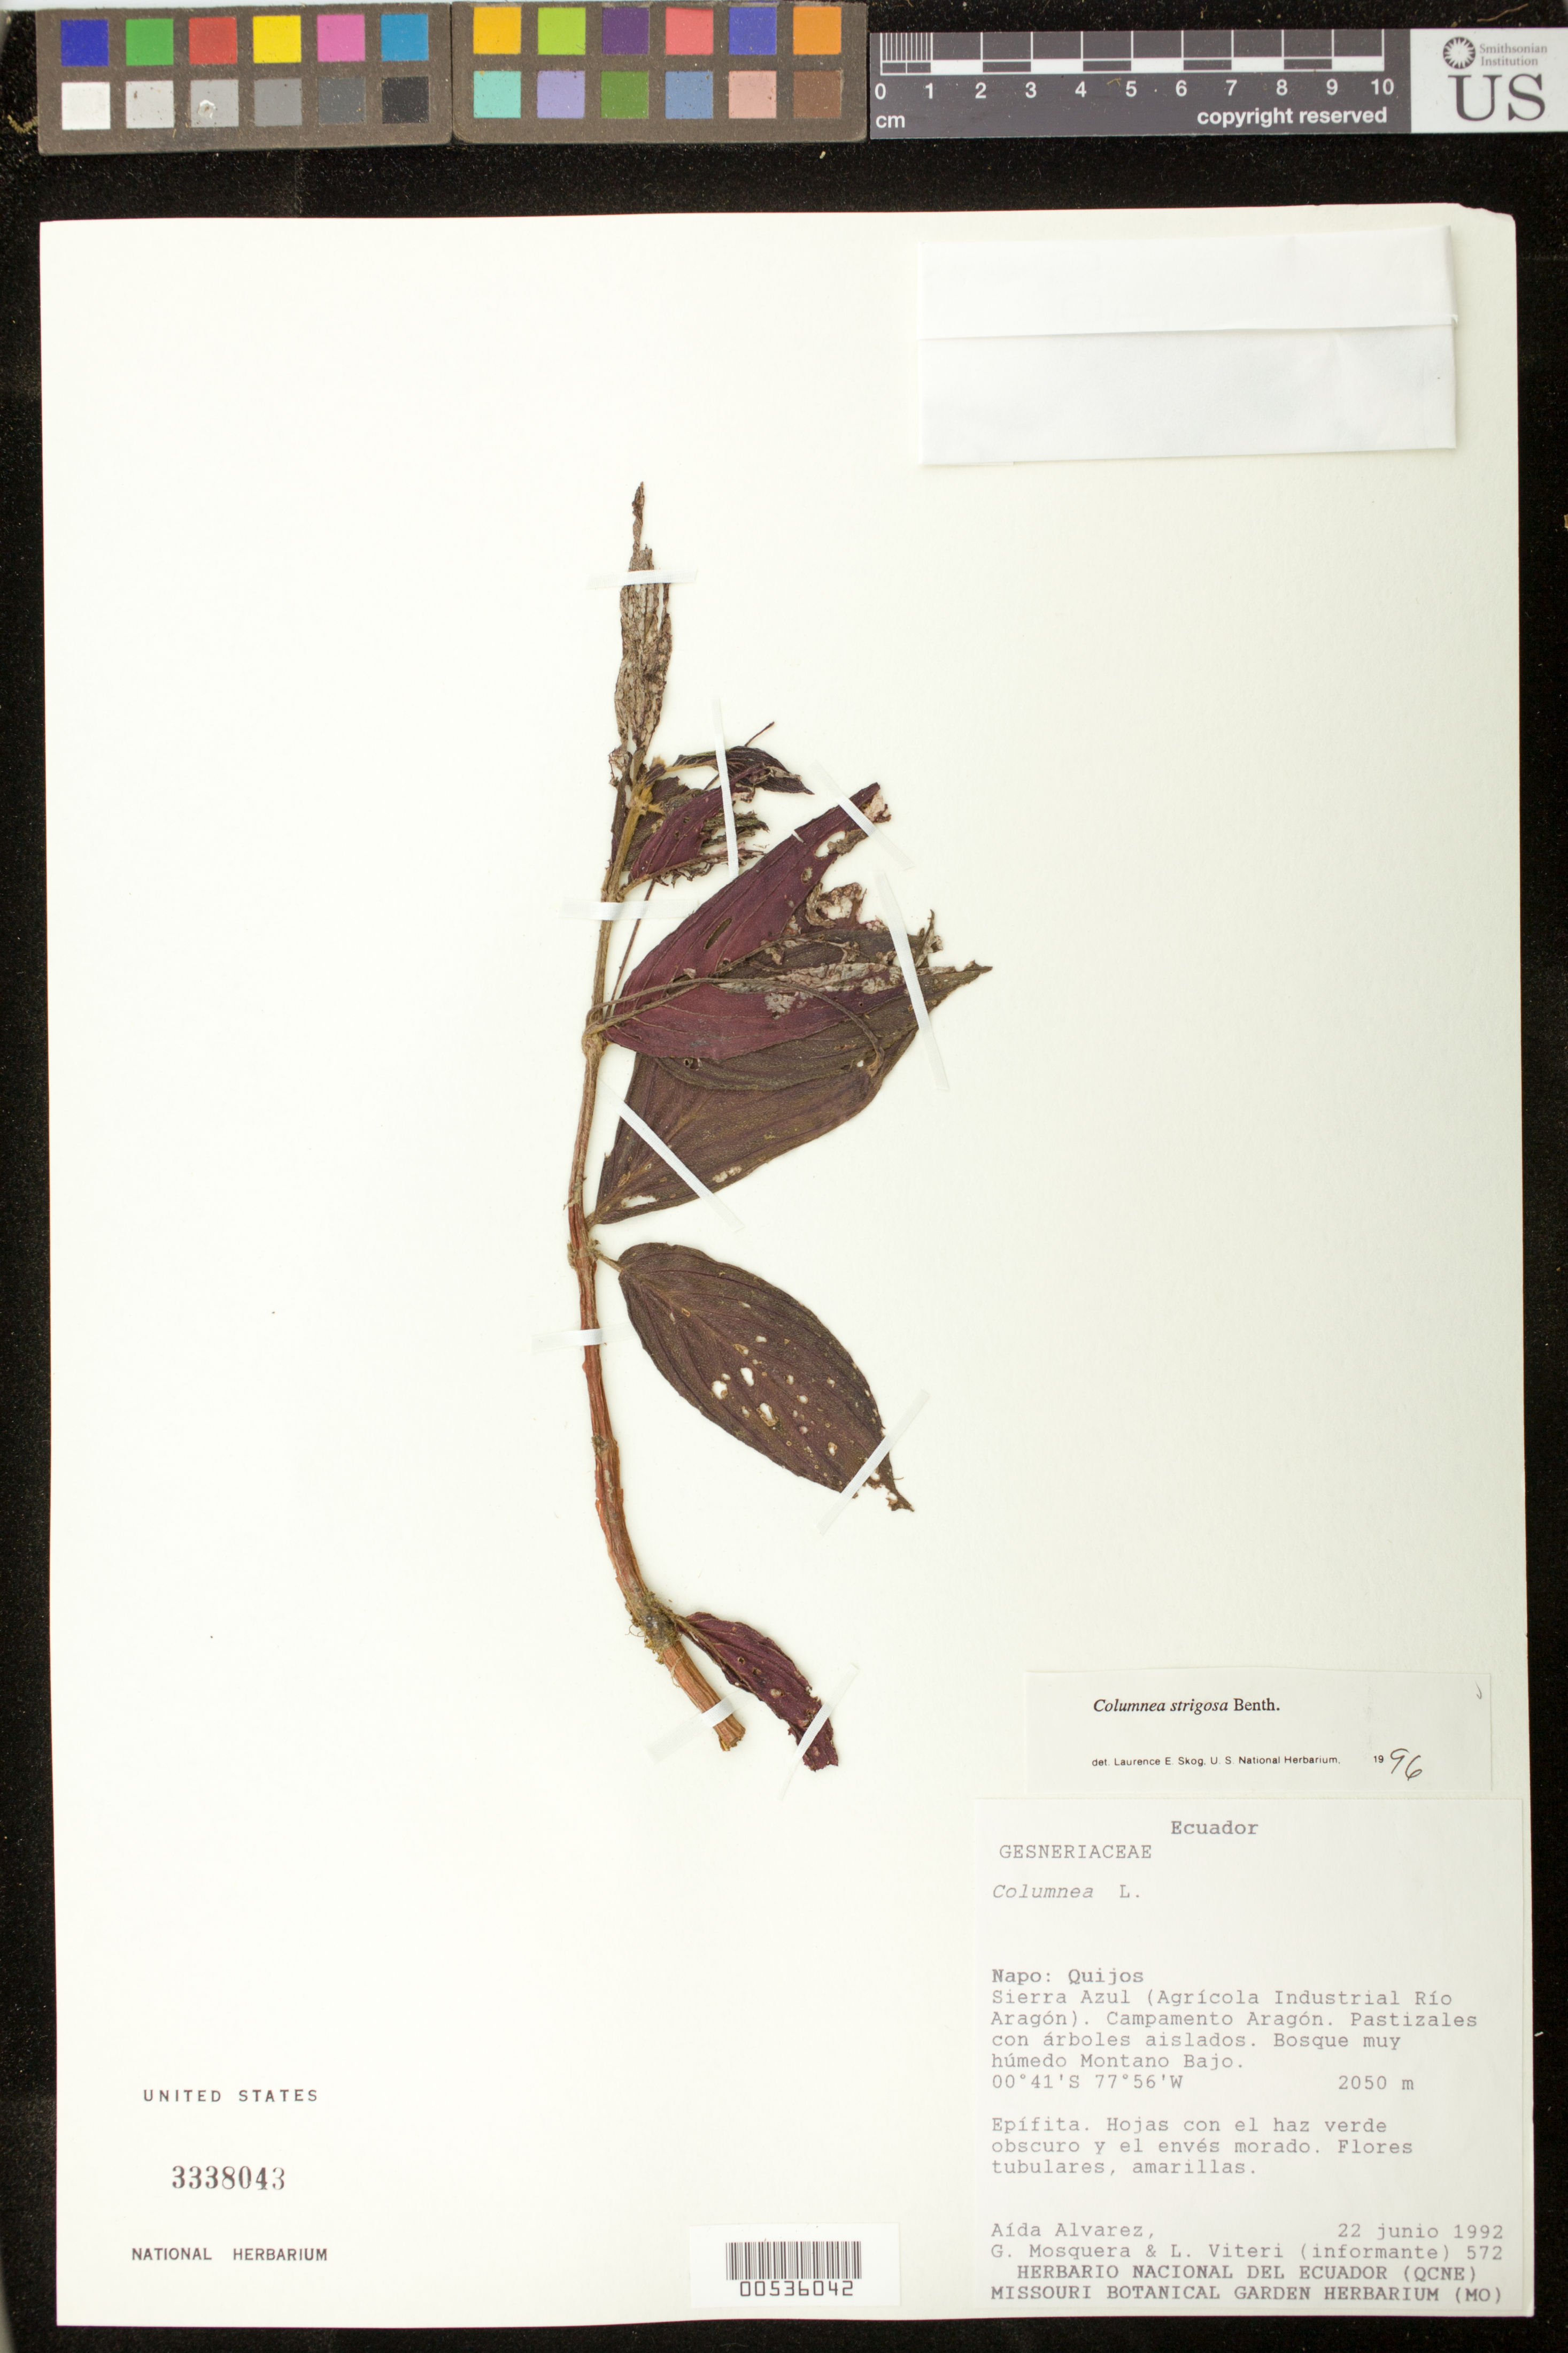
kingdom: Plantae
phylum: Tracheophyta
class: Magnoliopsida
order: Lamiales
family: Gesneriaceae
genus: Columnea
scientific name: Columnea strigosa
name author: Benth.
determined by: Skog, Laurence E.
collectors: A. Alvarez, G. Mosquera & L. Viteri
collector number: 572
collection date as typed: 22 Jun 1992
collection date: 1992-06-22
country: Ecuador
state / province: Napo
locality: Quijos; Sierra Azul (Agrícola Industrial Río Aragón). Campamento Aragón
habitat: Pastizales con árboles aislados; bosque muy húmedo montano bajo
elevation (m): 2050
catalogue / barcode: US 3338043